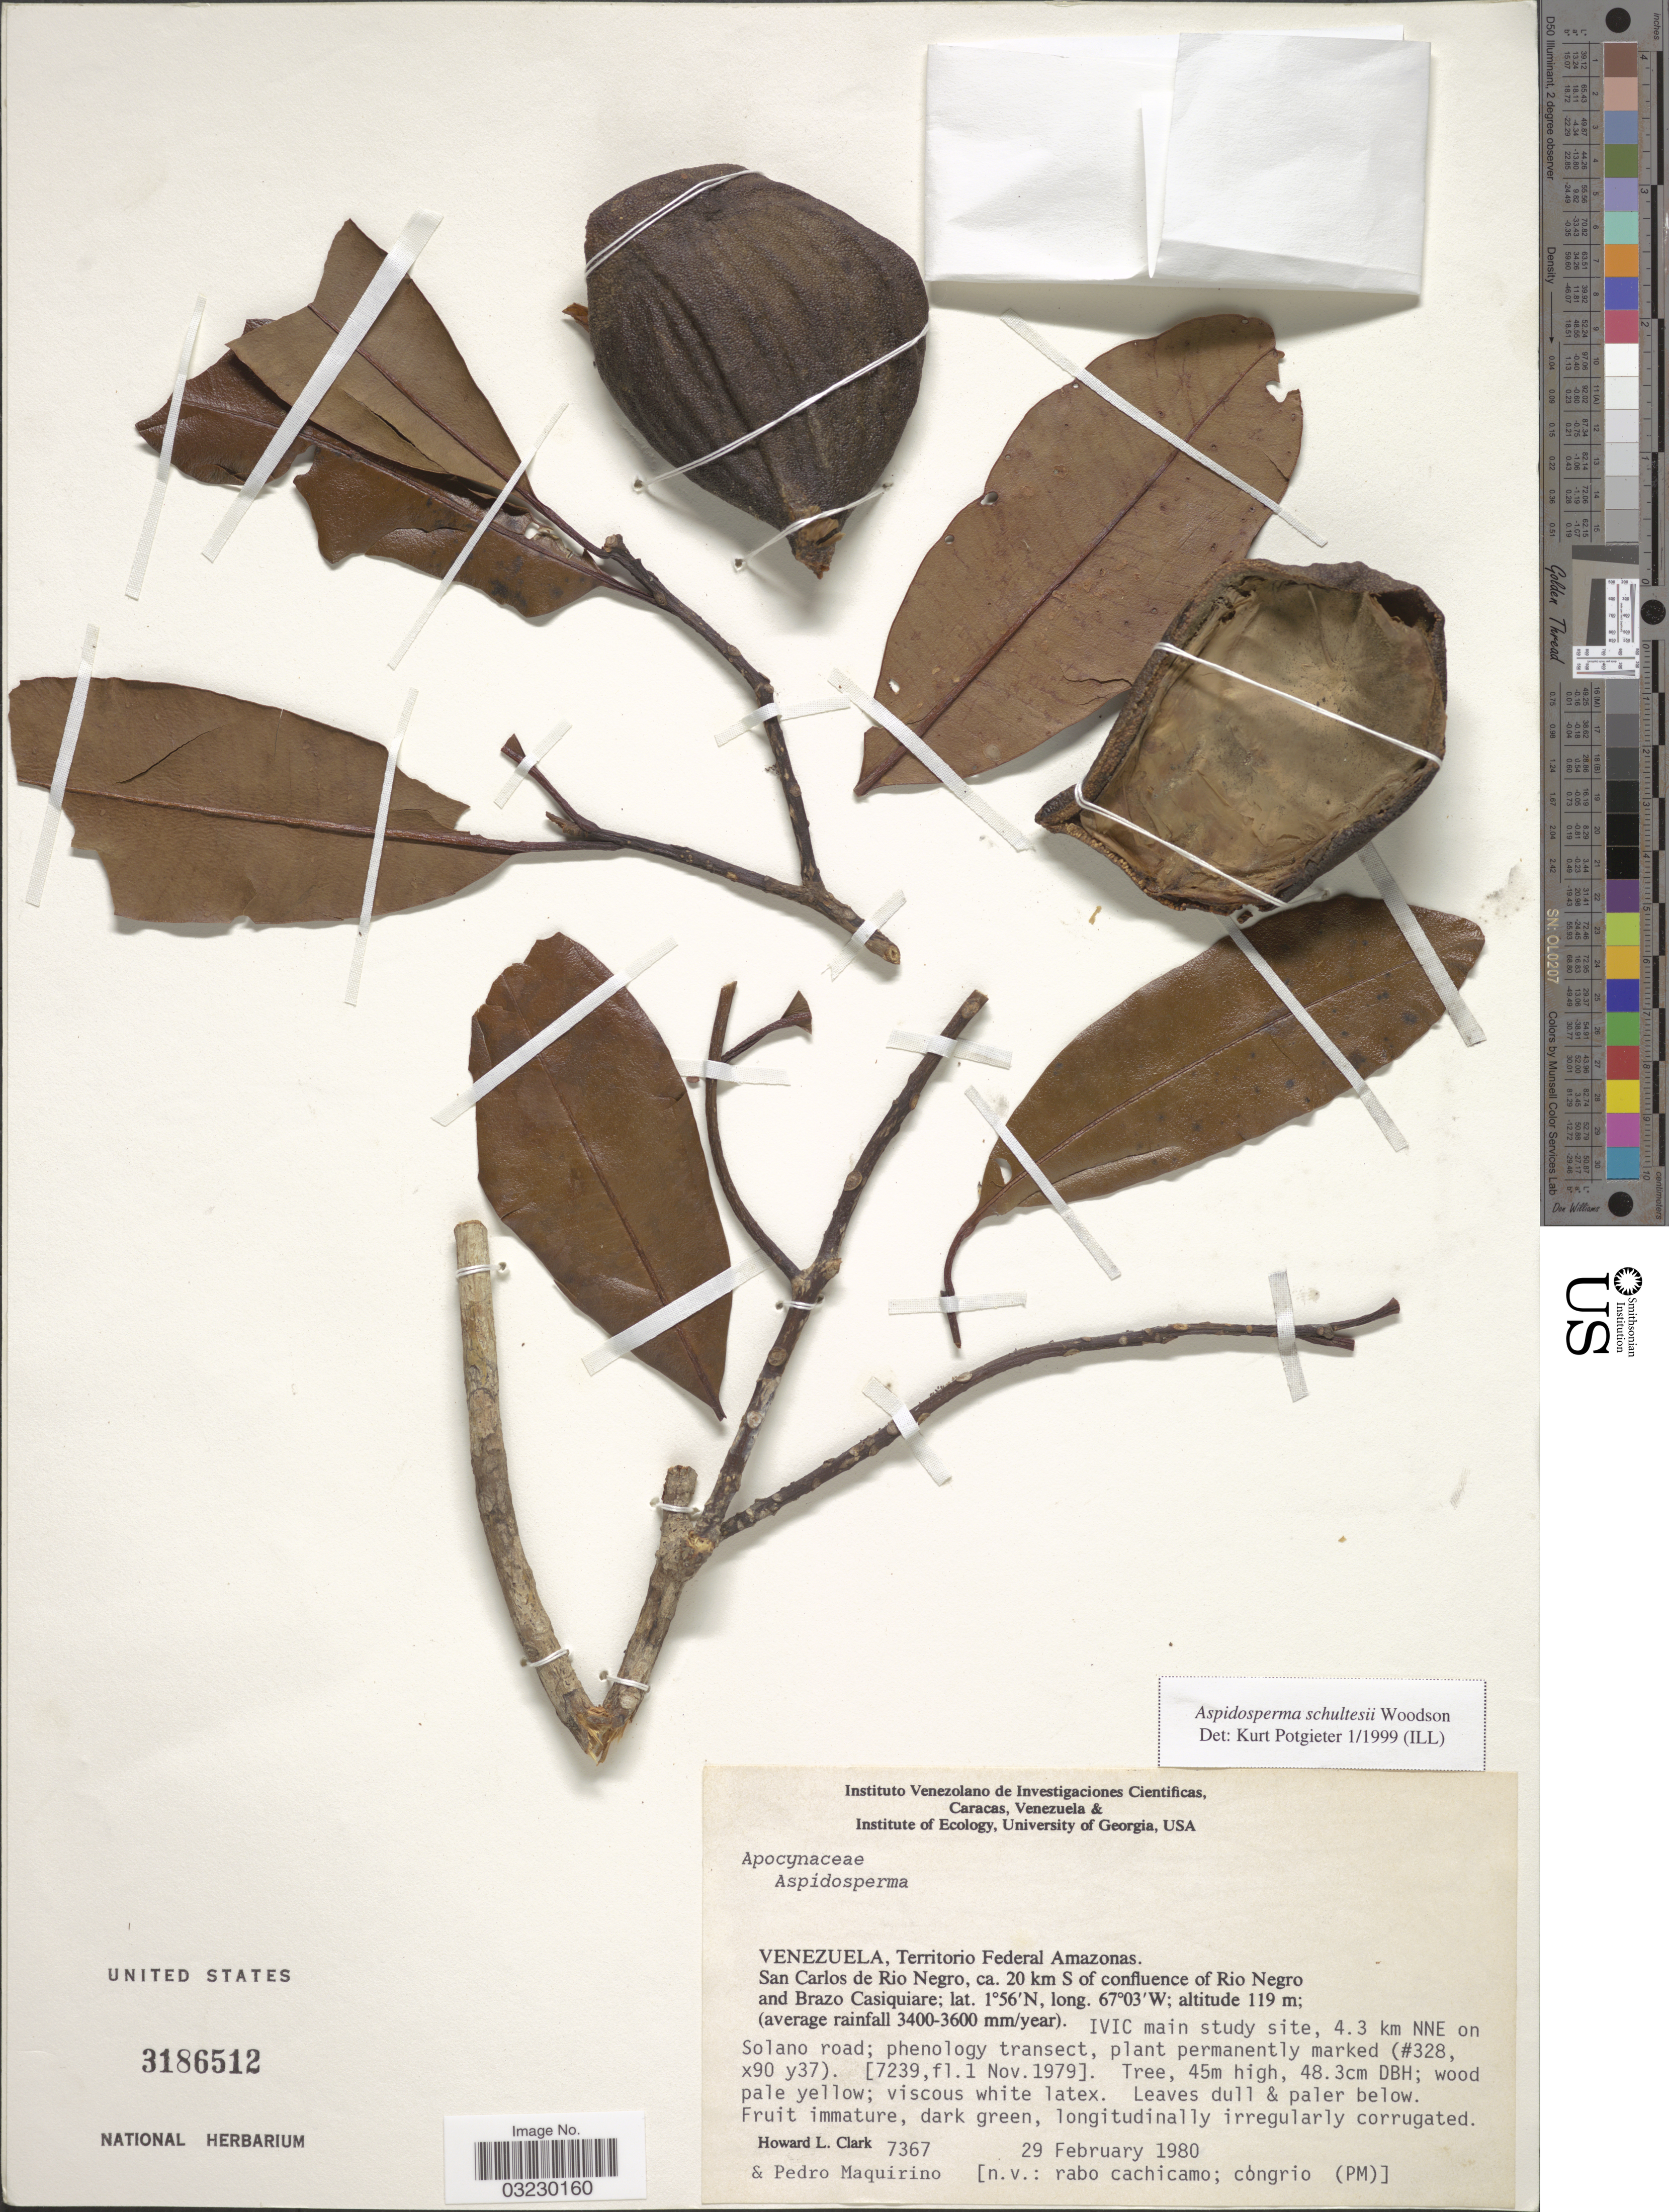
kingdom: Plantae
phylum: Tracheophyta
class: Magnoliopsida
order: Gentianales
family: Apocynaceae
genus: Aspidosperma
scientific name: Aspidosperma schultesii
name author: Woodson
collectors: H. L. Clark & P. Maquirino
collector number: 7367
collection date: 1980-02-29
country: Venezuela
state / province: Amazonas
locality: Territorio Federal Amazonas. San Carlos de Rio Negro, ca. 20 km S of confluence of Rio Negro and Brazo Casiquiare. IVIC main study site, 4.3 km NNE on Solano road.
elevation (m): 119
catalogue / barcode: US 3186512